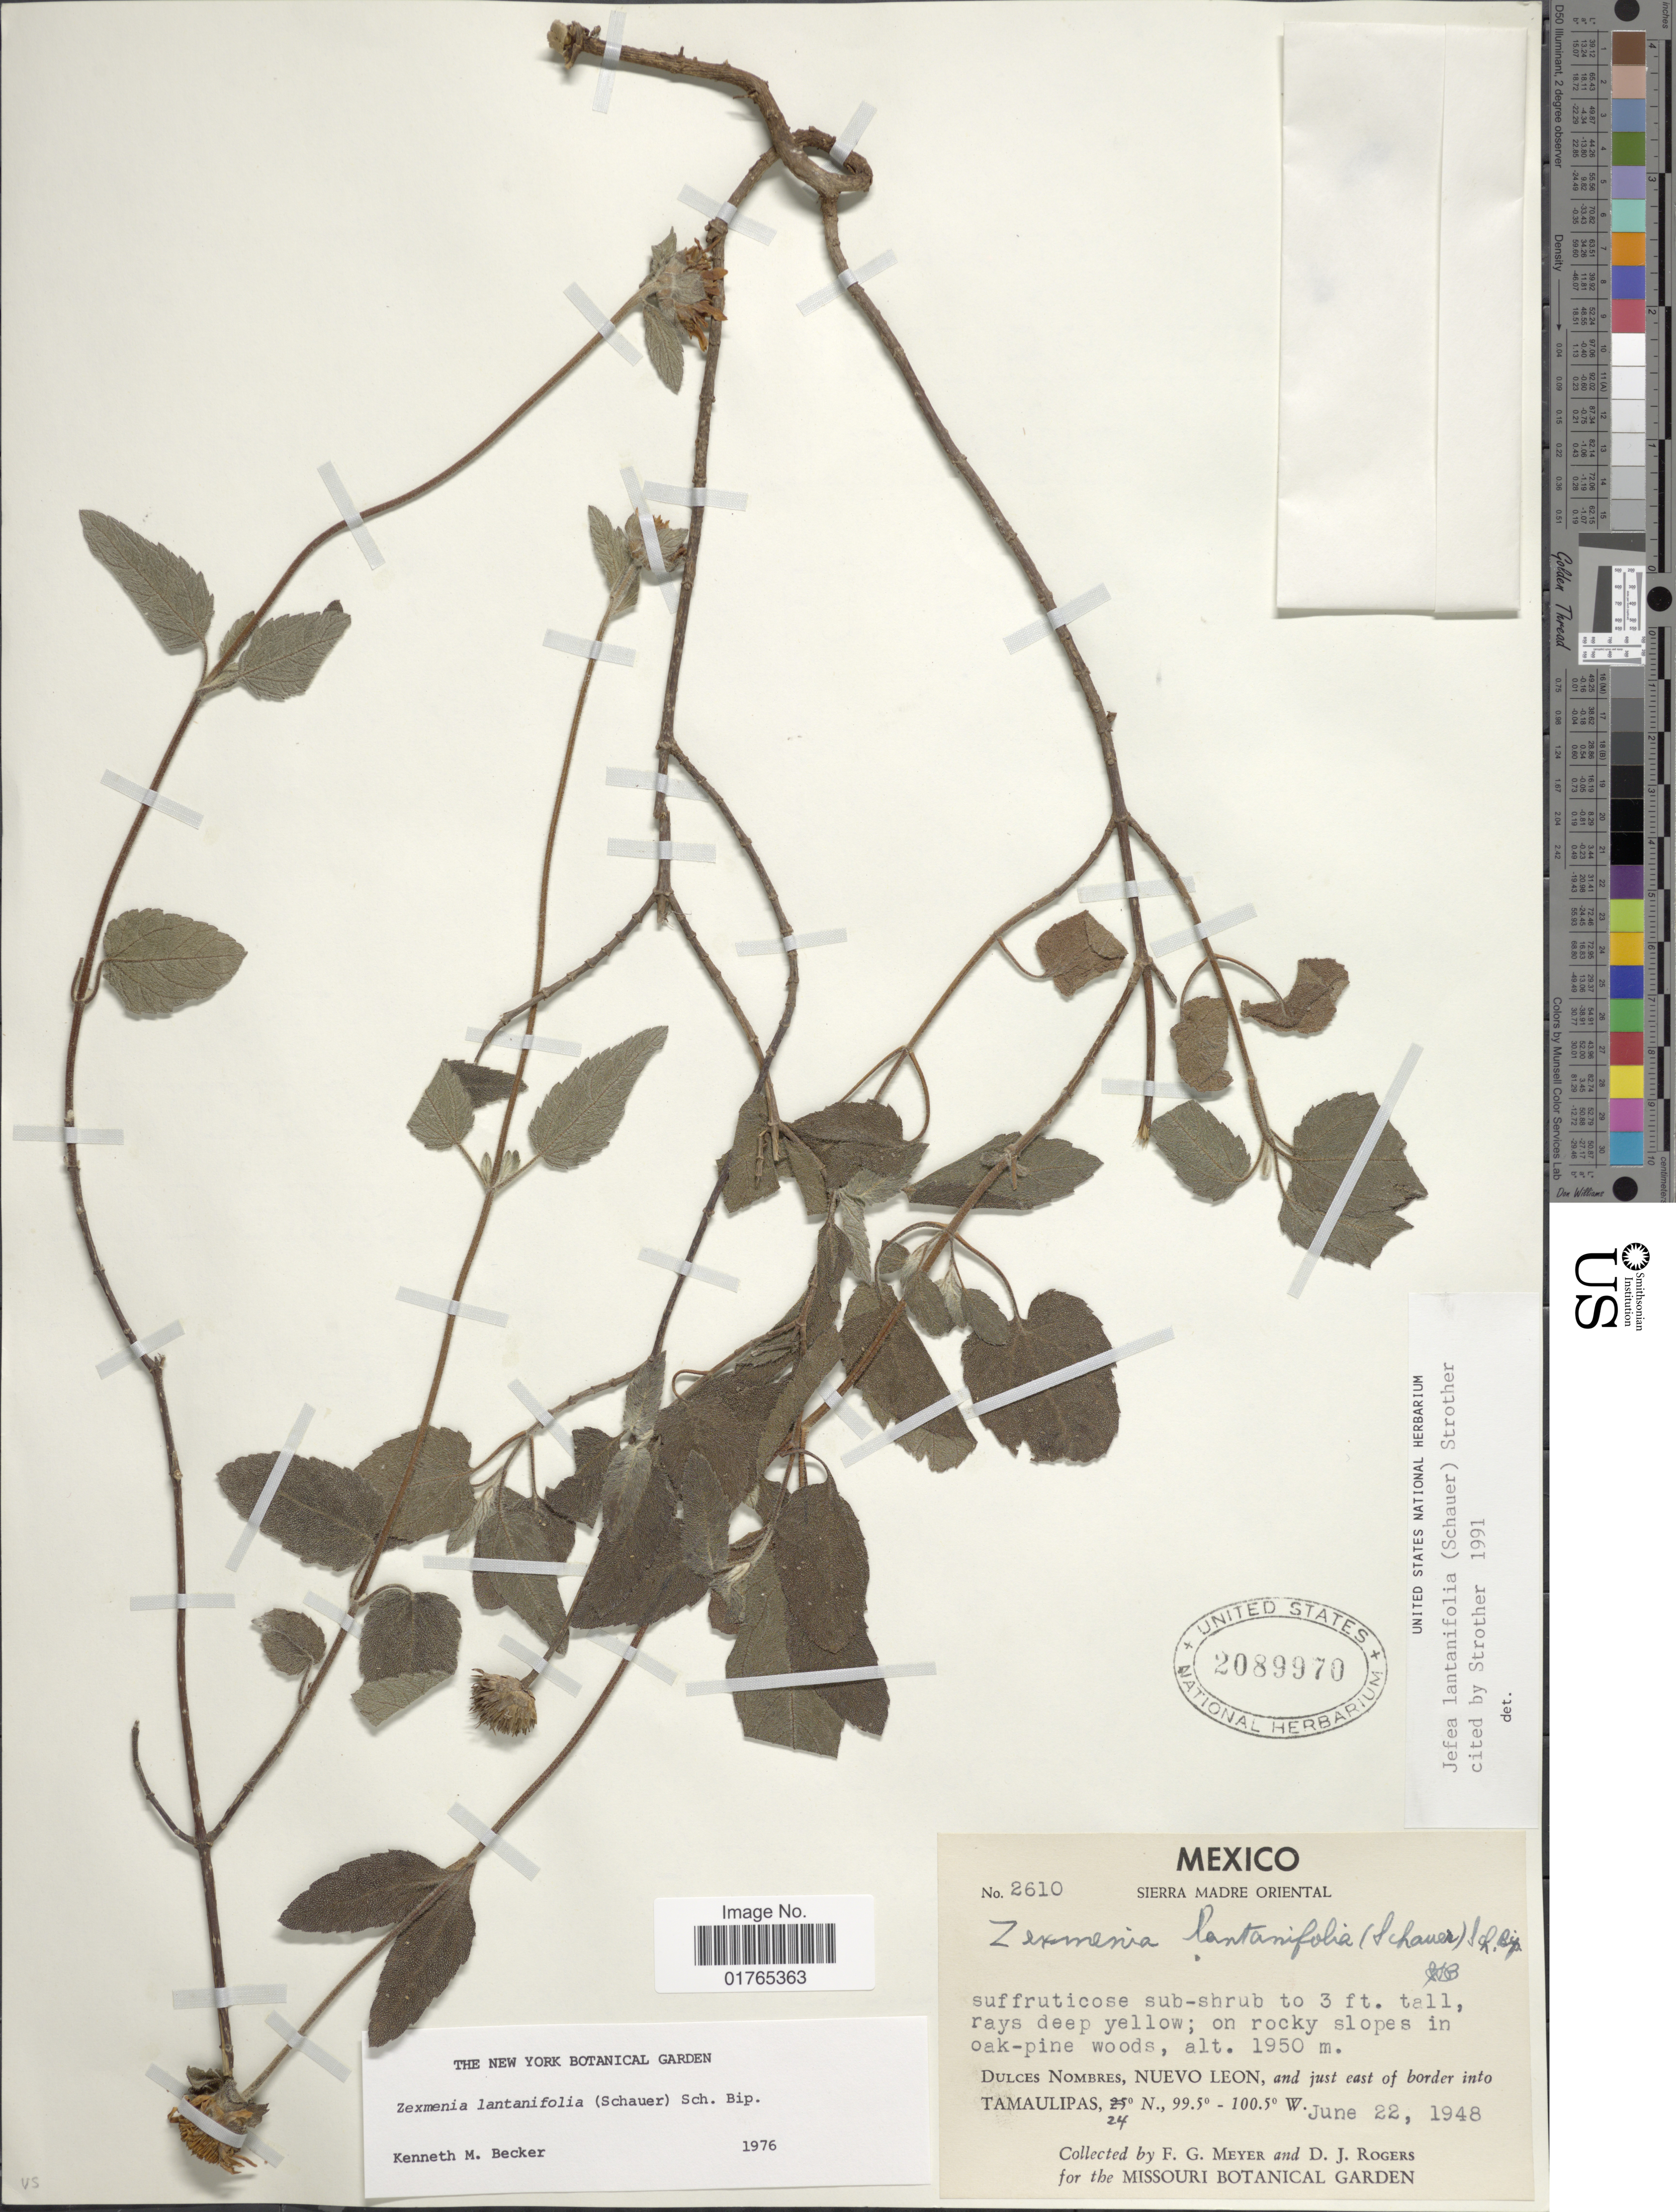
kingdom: Plantae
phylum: Tracheophyta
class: Magnoliopsida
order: Asterales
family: Asteraceae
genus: Jefea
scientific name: Jefea lantanifolia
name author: (S. Schauer) Strother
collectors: F. G. Meyer & D. J. Rogers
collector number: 2610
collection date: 1948-06-22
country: Mexico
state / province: Nuevo León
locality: Rocky slopes in oak-pine woods, Dulces Nombres, and just east of border into Tamaulipas, Sierra Madre Oriental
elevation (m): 1950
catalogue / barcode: US 2089970